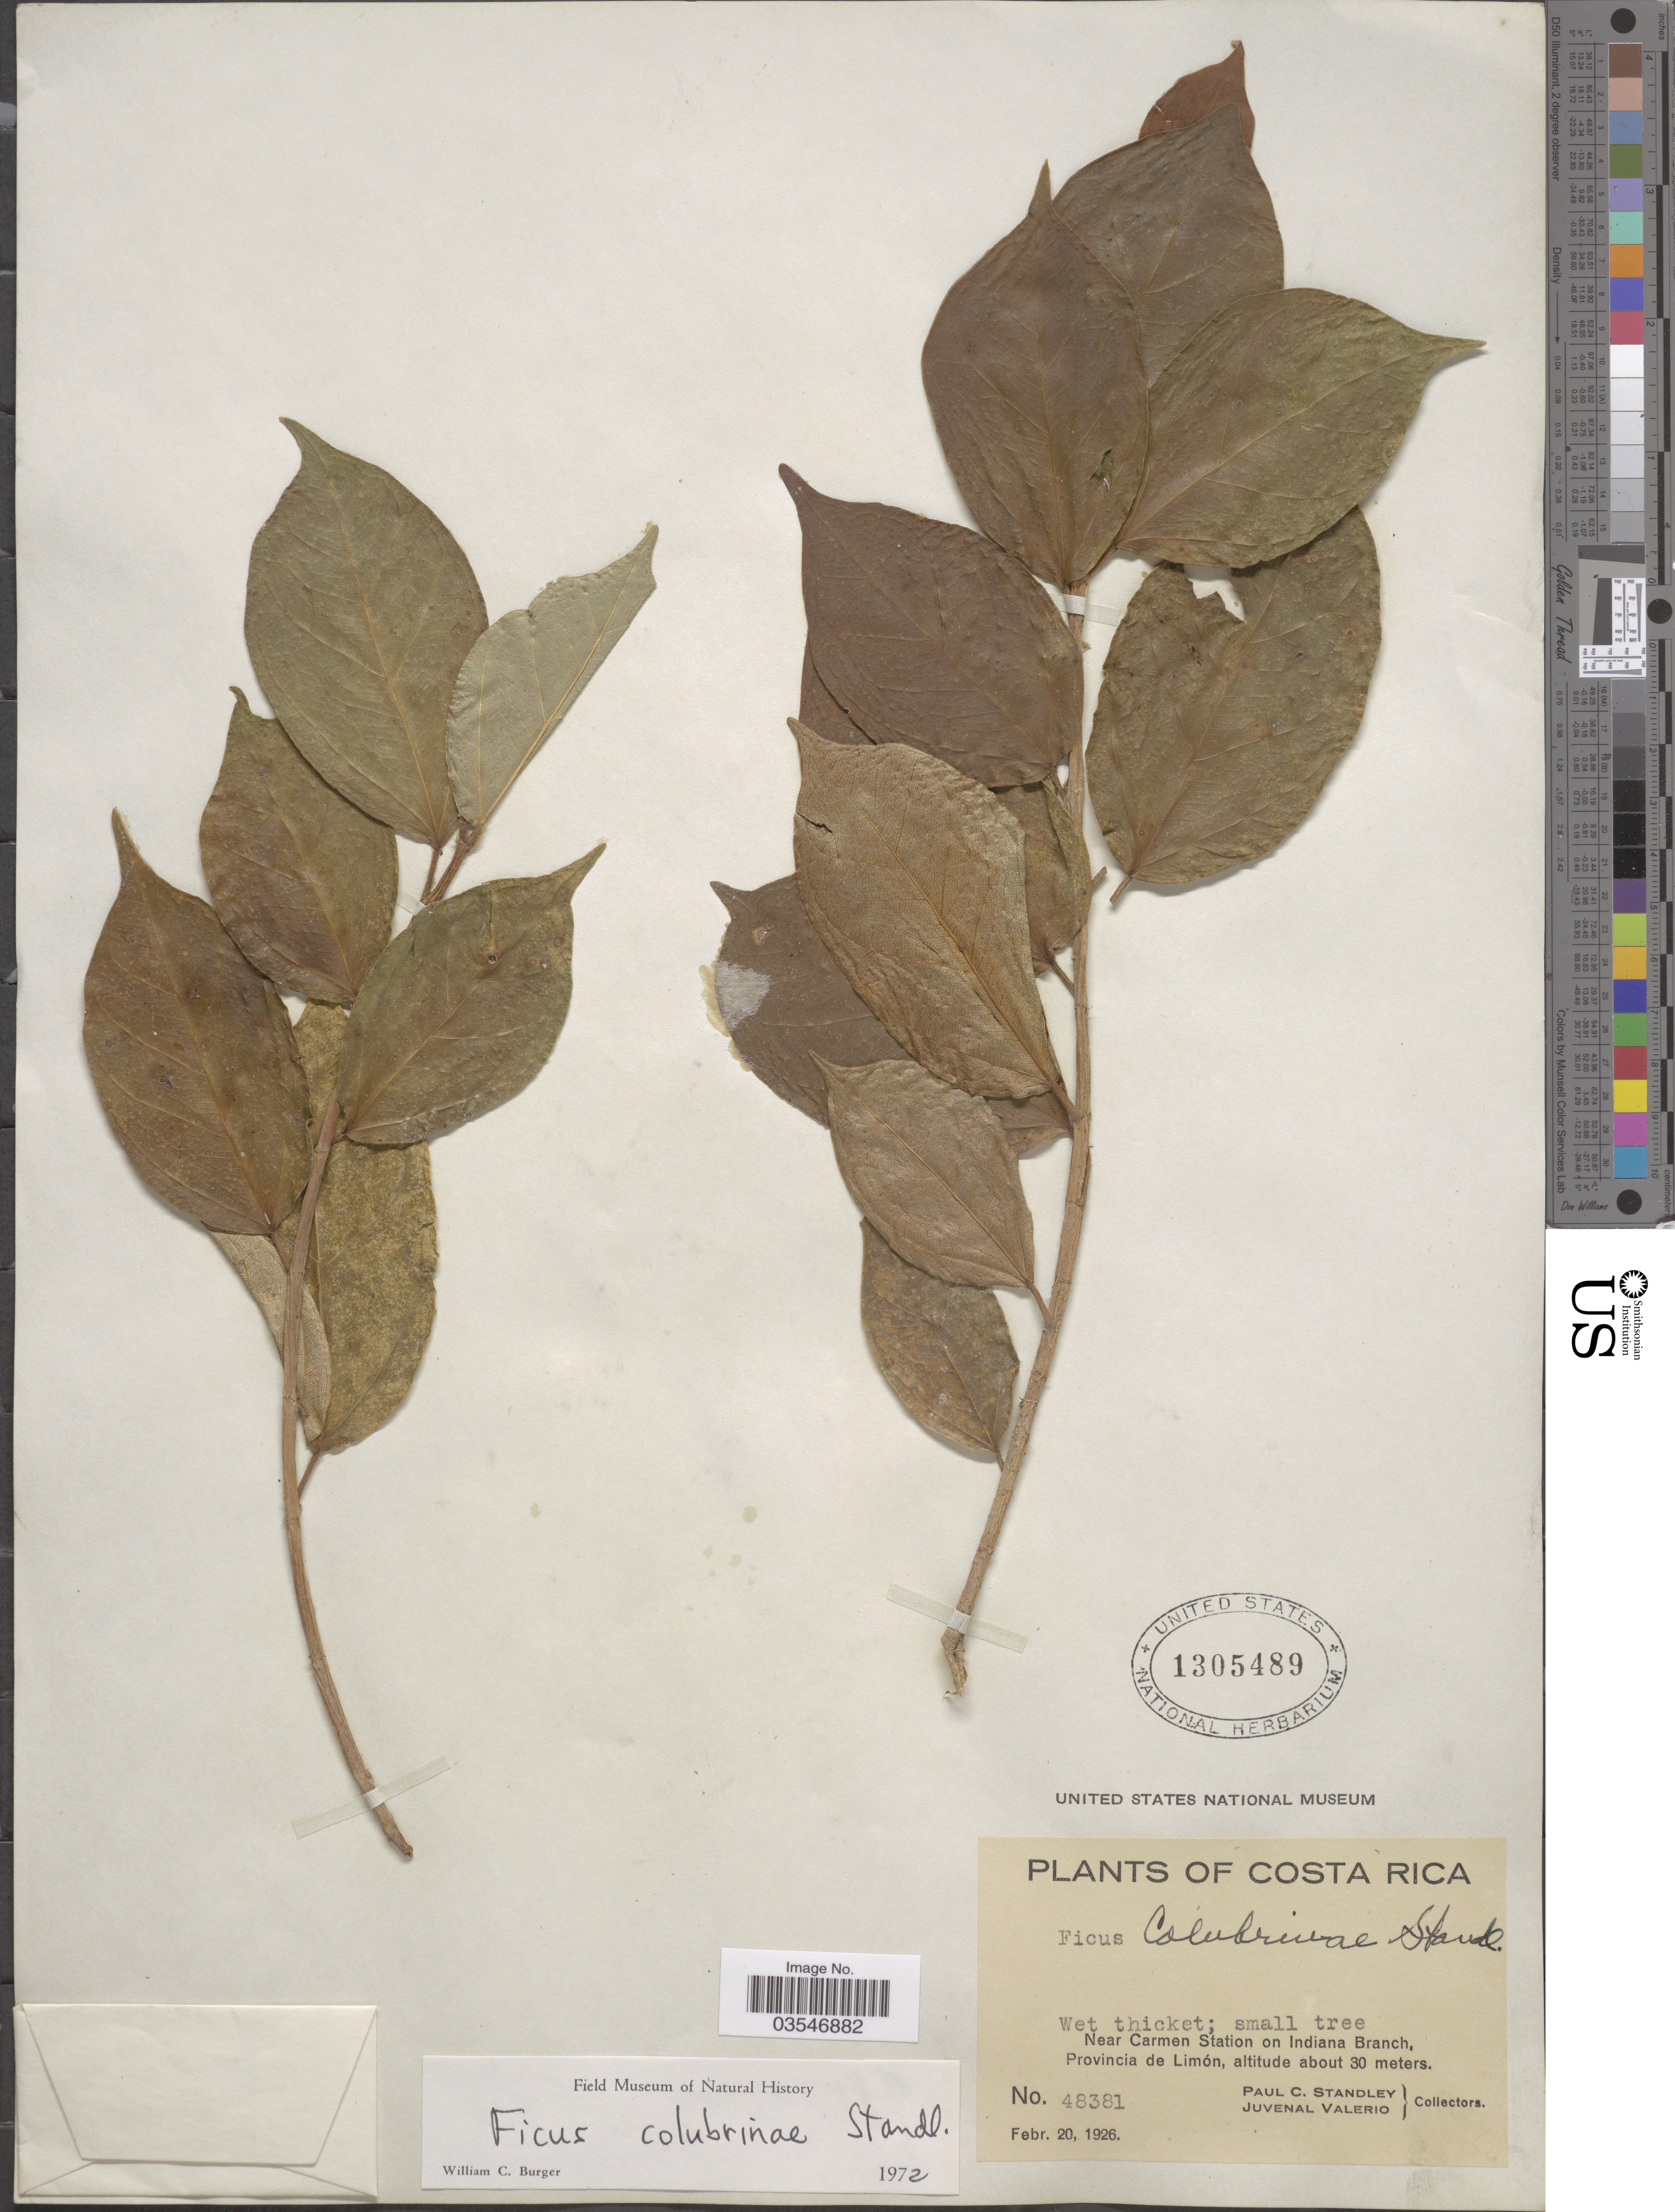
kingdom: Plantae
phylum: Tracheophyta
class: Magnoliopsida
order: Rosales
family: Moraceae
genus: Ficus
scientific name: Ficus colubrinae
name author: Standl.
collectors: P. C. Standley & J. Valerio R.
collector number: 48381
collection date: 1926-02-20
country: Costa Rica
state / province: Limón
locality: Near Carmen Station on Indiana Branch.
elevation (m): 30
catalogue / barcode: US 1305489